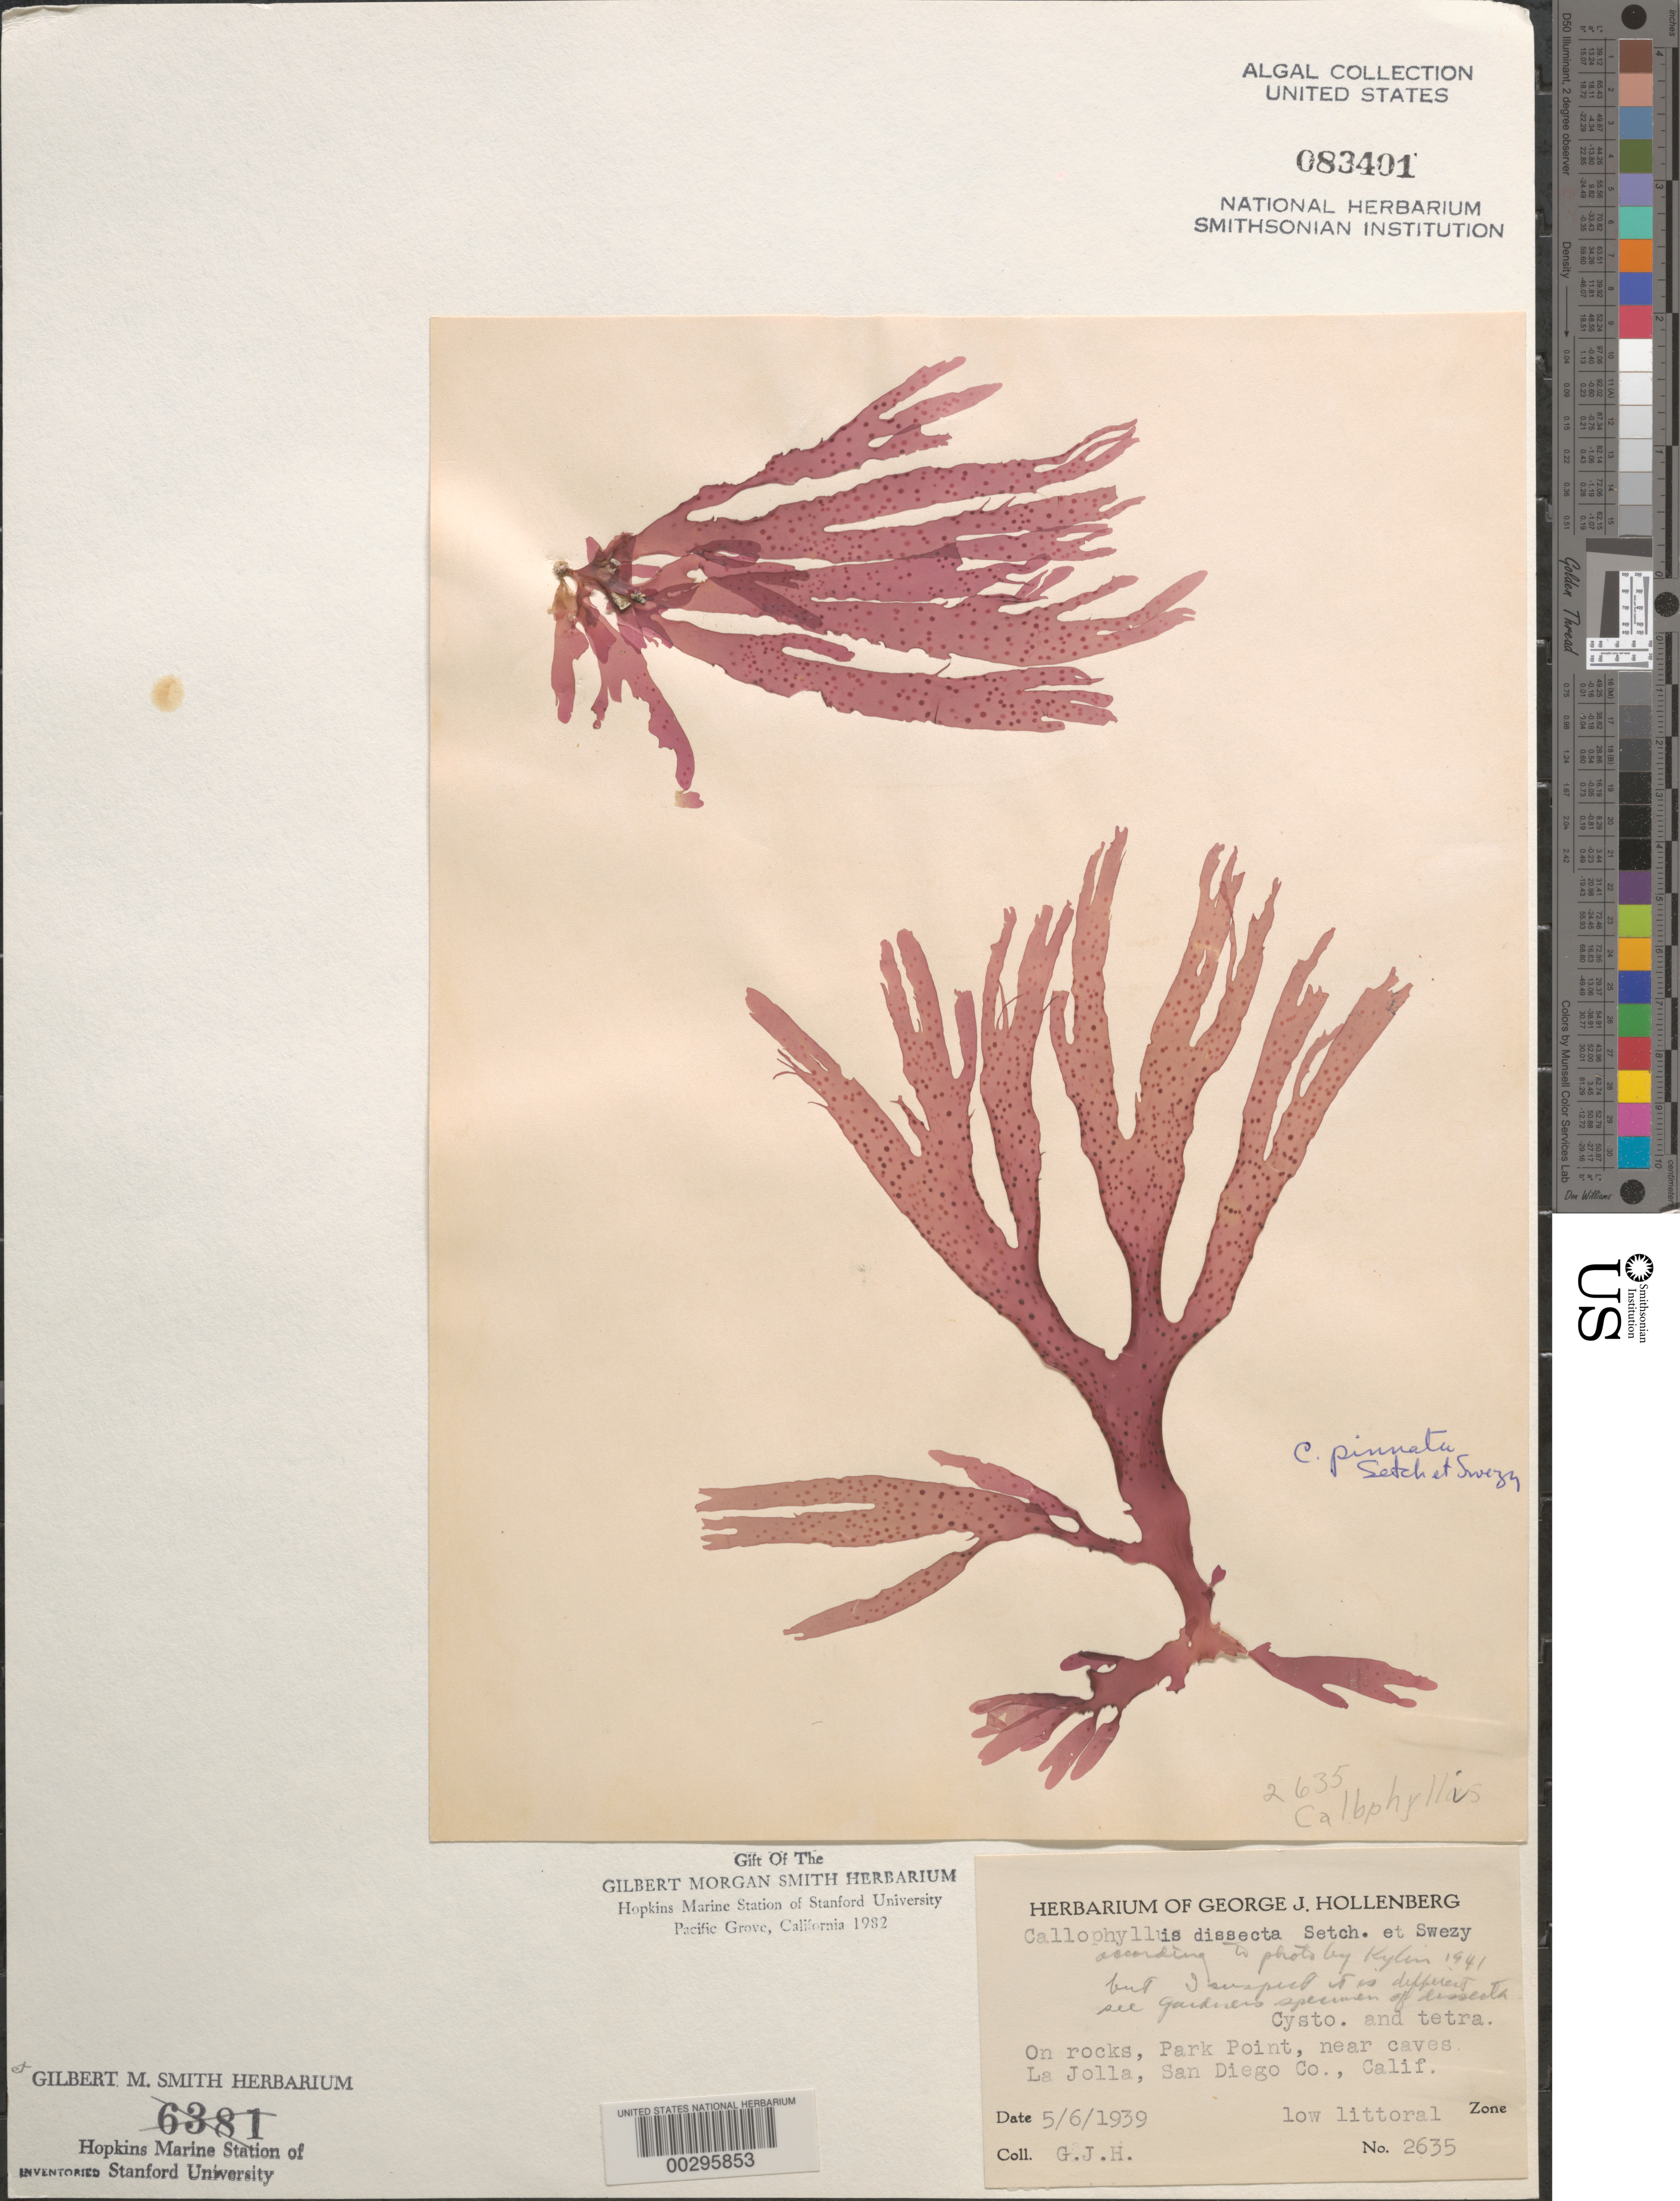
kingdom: Plantae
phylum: Rhodophyta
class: Florideophyceae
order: Gigartinales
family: Kallymeniaceae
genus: Callophyllis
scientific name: Callophyllis pinnata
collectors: G. Hollenberg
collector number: GJH 2635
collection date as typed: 06 May 1939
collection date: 1939-05-06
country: United States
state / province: California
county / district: San Diego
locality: La Jolla, Park Point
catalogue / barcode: US 83401